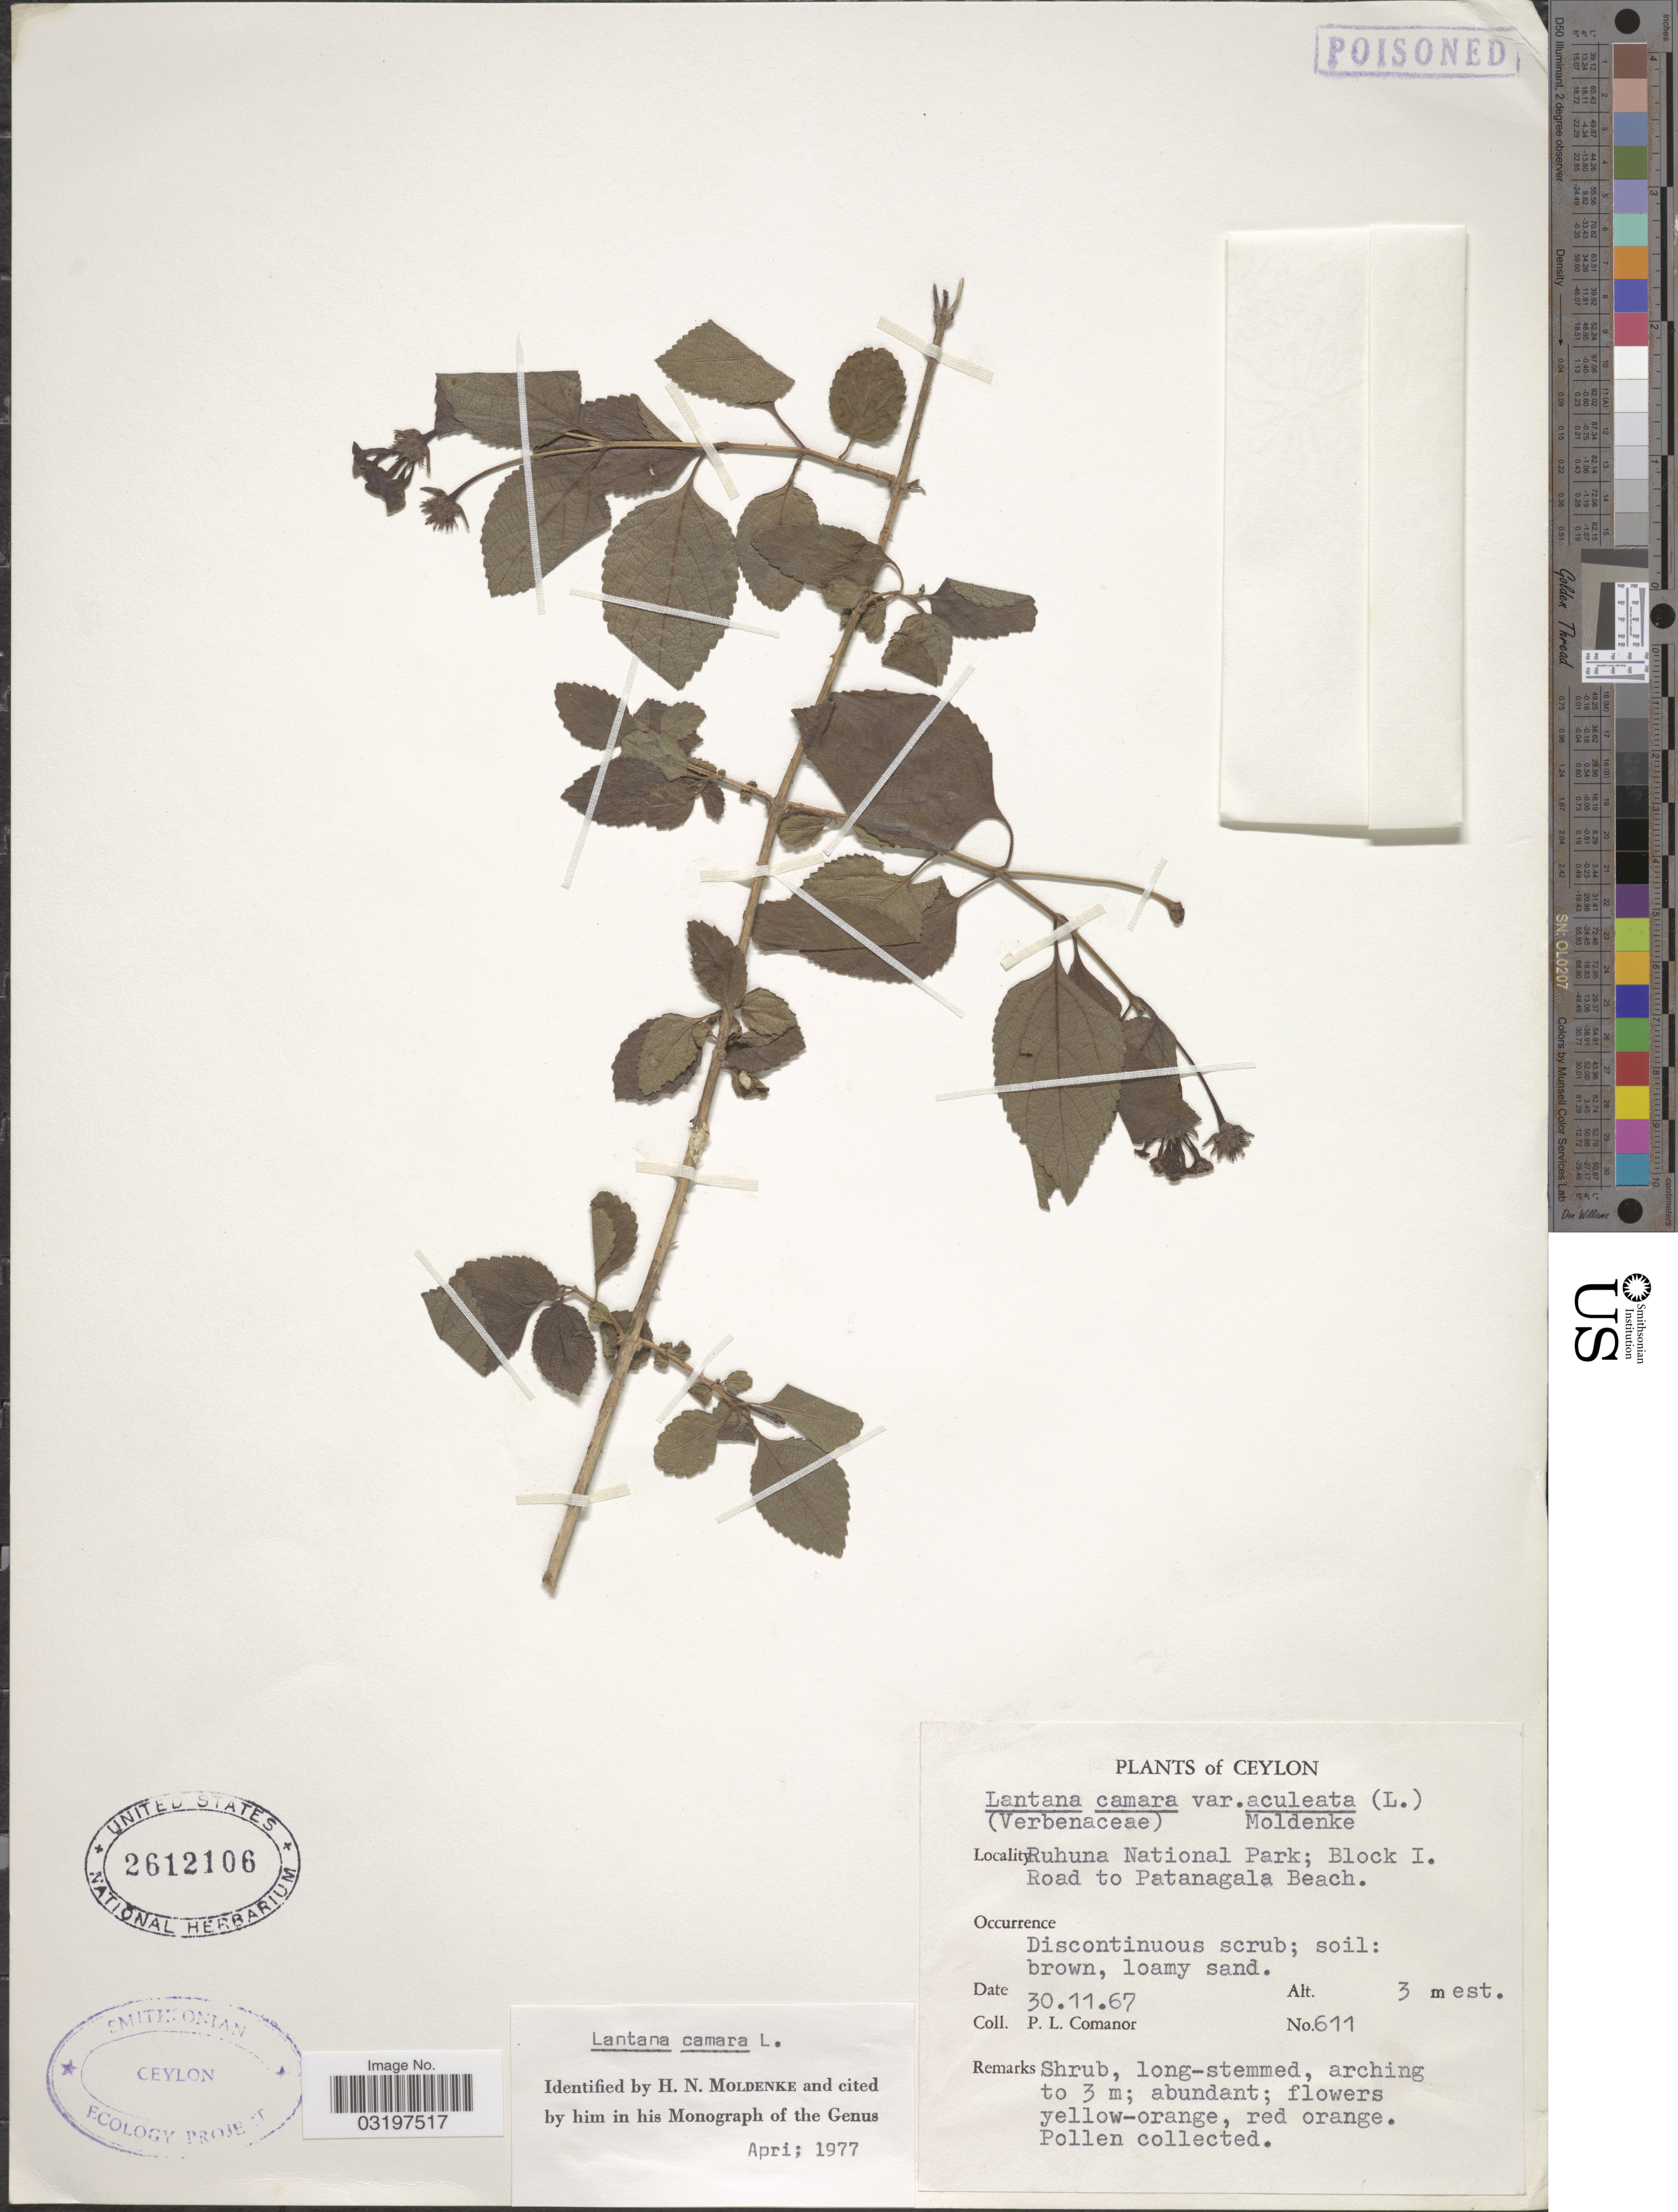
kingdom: Plantae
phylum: Tracheophyta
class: Magnoliopsida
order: Lamiales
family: Verbenaceae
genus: Lantana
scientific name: Lantana camara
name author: L.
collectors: P. Comanor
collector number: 611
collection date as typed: Transcribed d/m/y: 30/11/67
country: Sri Lanka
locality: Ceylon. Ruhuna National Park; Block I. Road to Patanagala Beach.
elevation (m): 3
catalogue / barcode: US 2612106